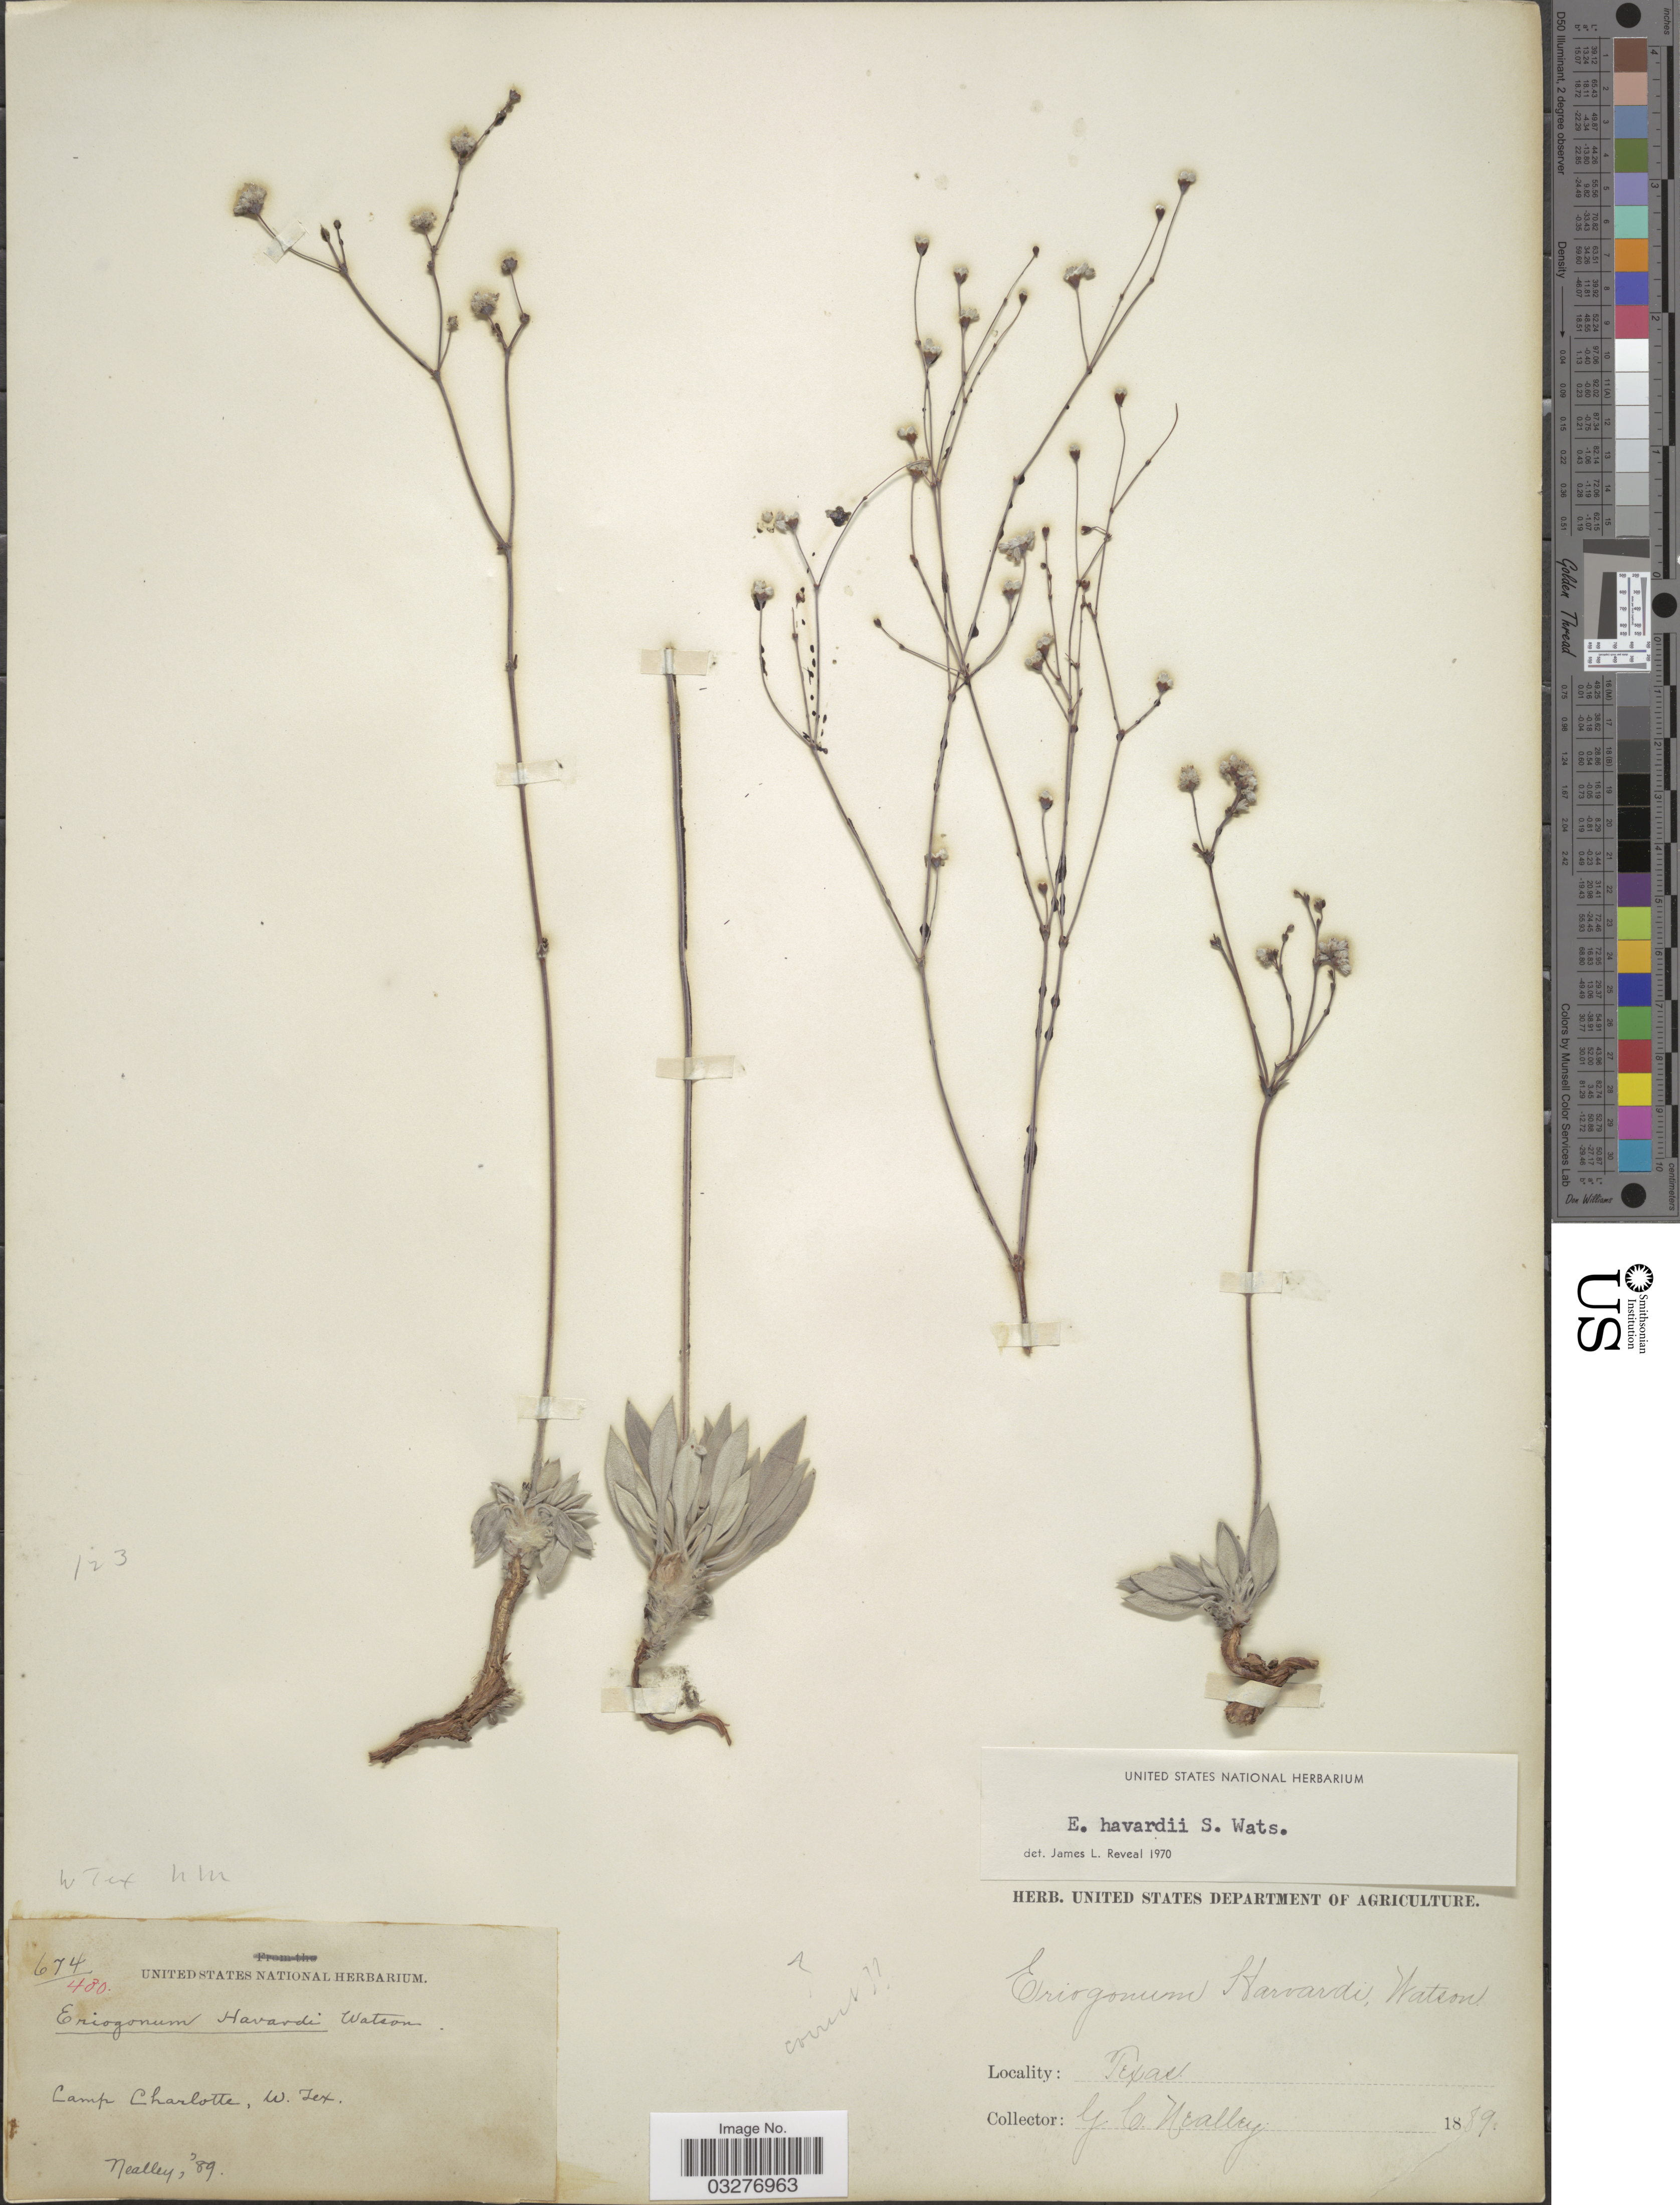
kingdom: Plantae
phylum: Tracheophyta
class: Magnoliopsida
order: Caryophyllales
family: Polygonaceae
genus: Eriogonum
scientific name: Eriogonum havardii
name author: S. Watson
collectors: G. C. Nealley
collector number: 674/430?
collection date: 1889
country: United States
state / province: Texas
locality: Camp Charlotte, W. Tex.